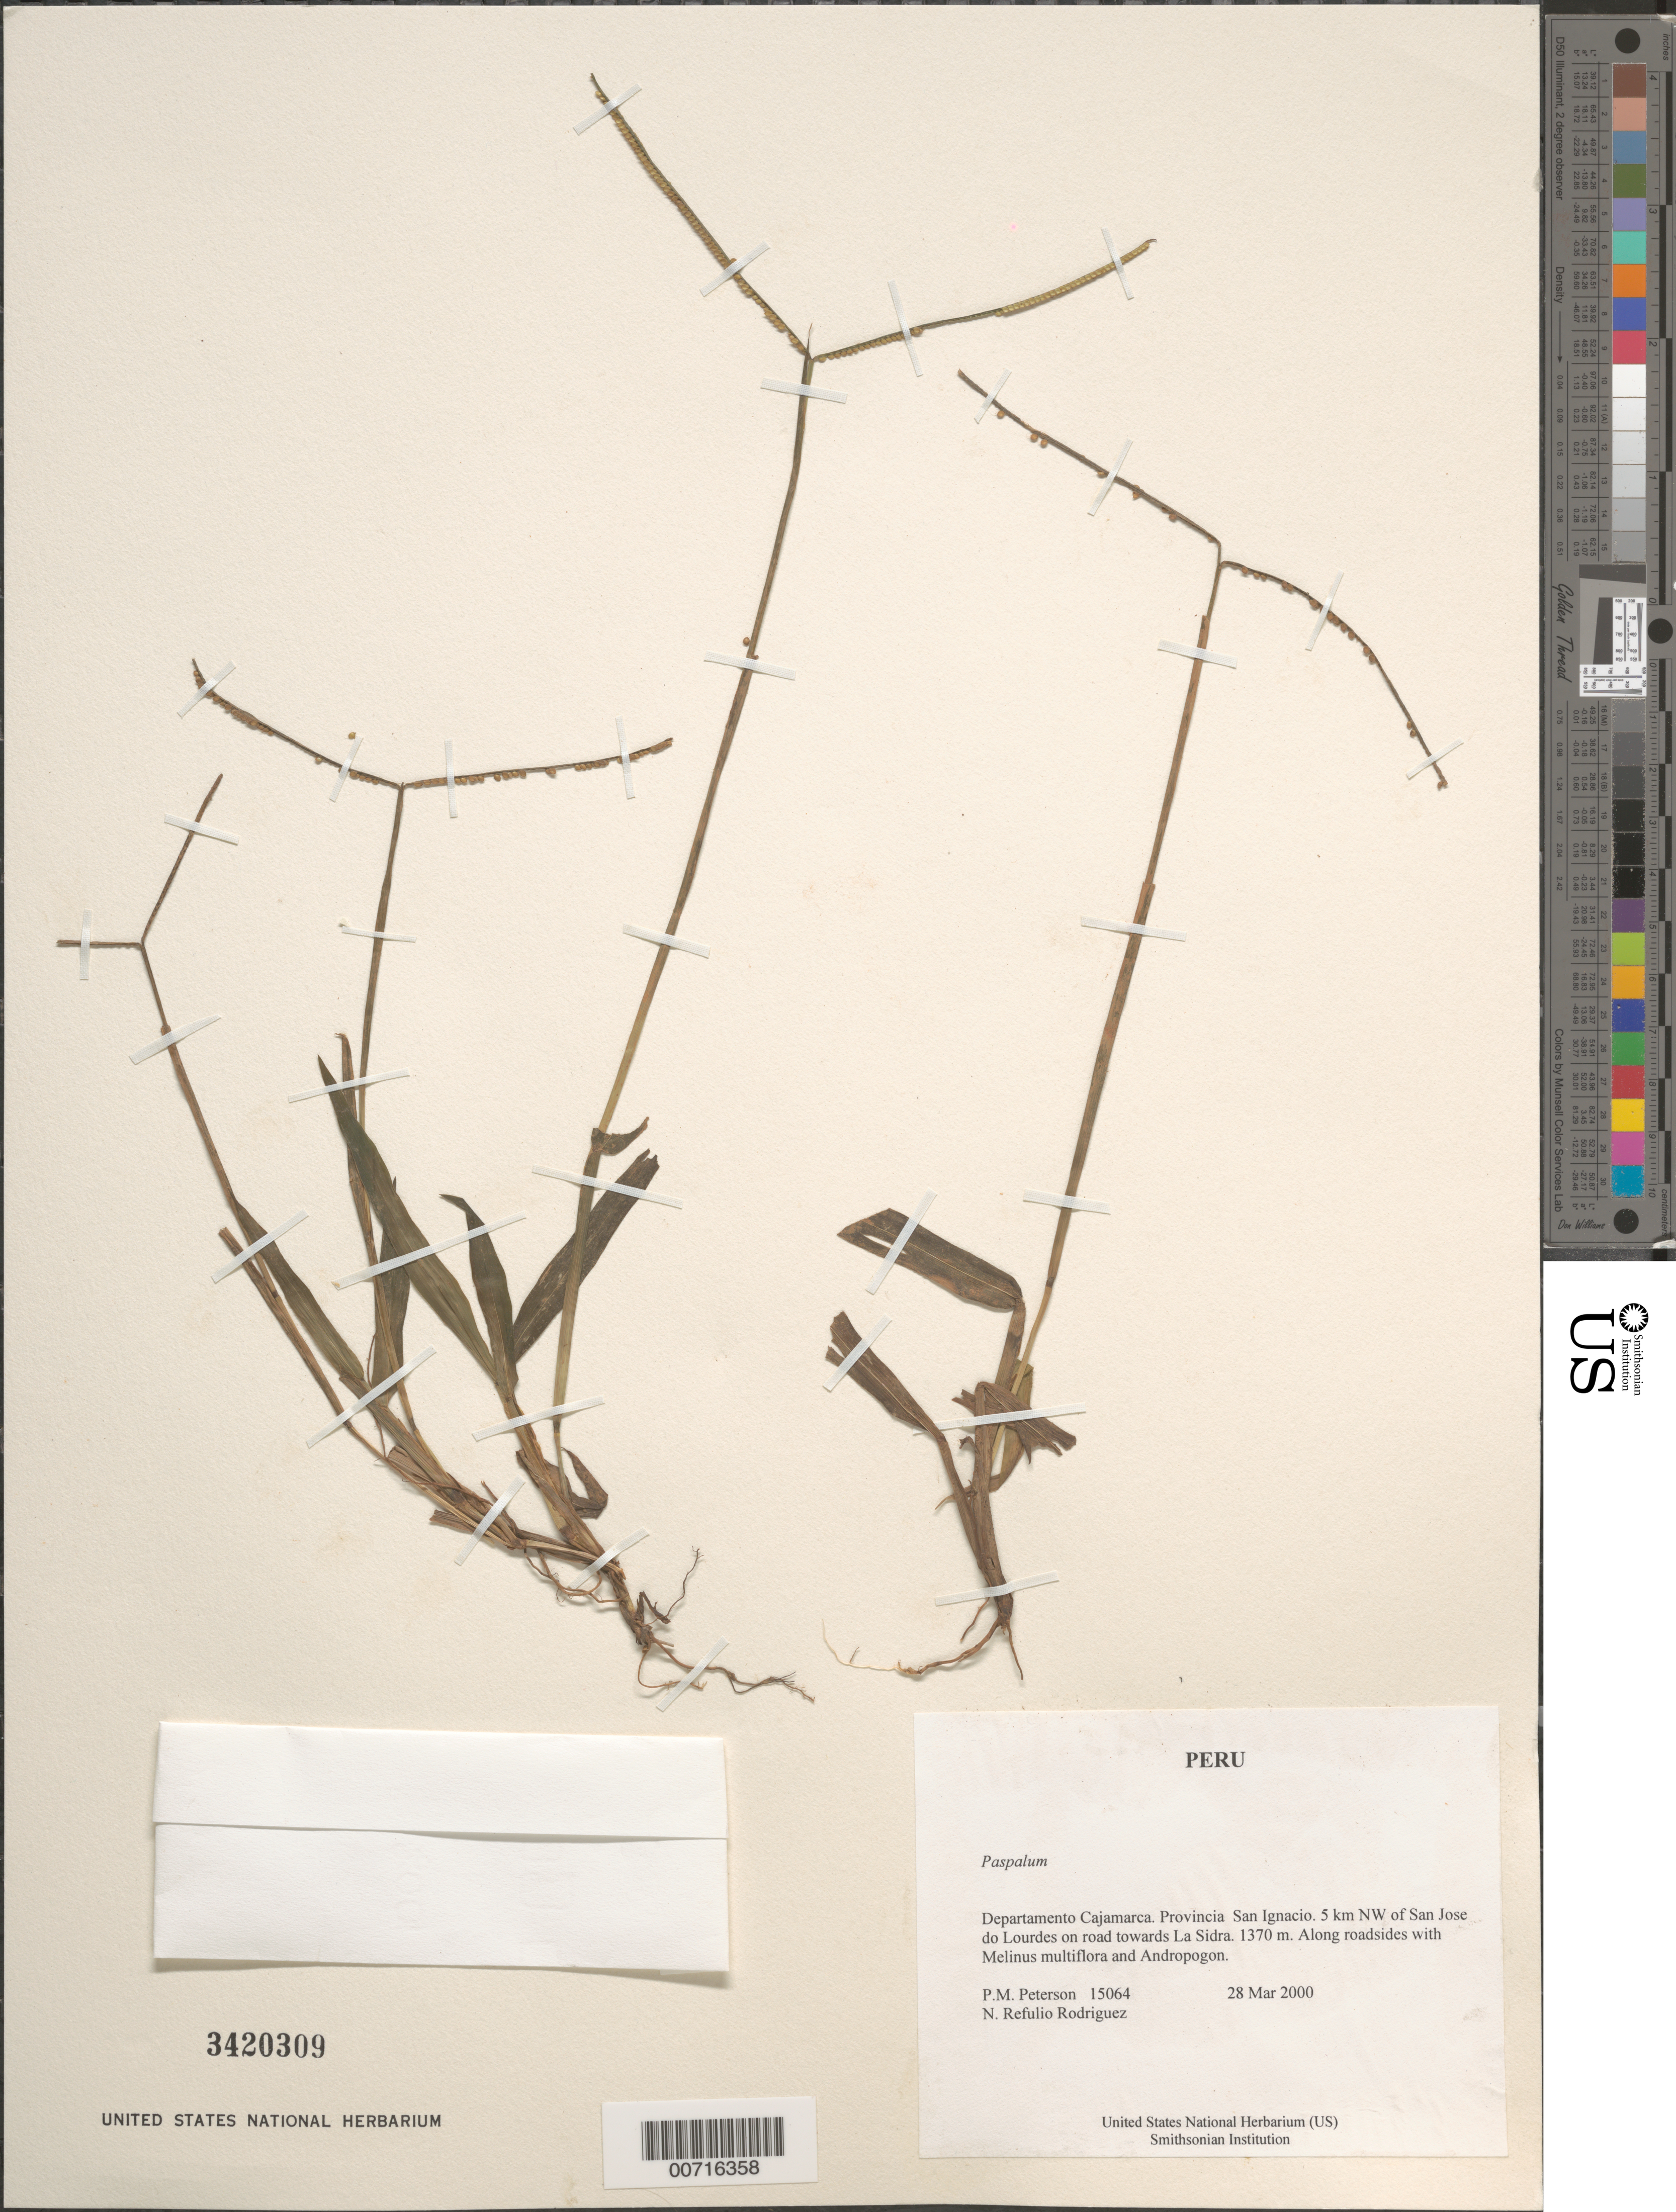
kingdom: Plantae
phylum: Tracheophyta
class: Liliopsida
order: Poales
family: Poaceae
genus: Paspalum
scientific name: Paspalum sp.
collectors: P. M. Peterson & N. Refulio-Rodríguez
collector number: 15064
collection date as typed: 28 Mar 2000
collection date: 2000-03-28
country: Peru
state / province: Cajamarca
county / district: San Ignacio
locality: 5 km NW of San Jose do Lourdes on road towards La Sidra.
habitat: Along roadsides with Melinus multiflora and Andropogon.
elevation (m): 1370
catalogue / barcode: US 3420309